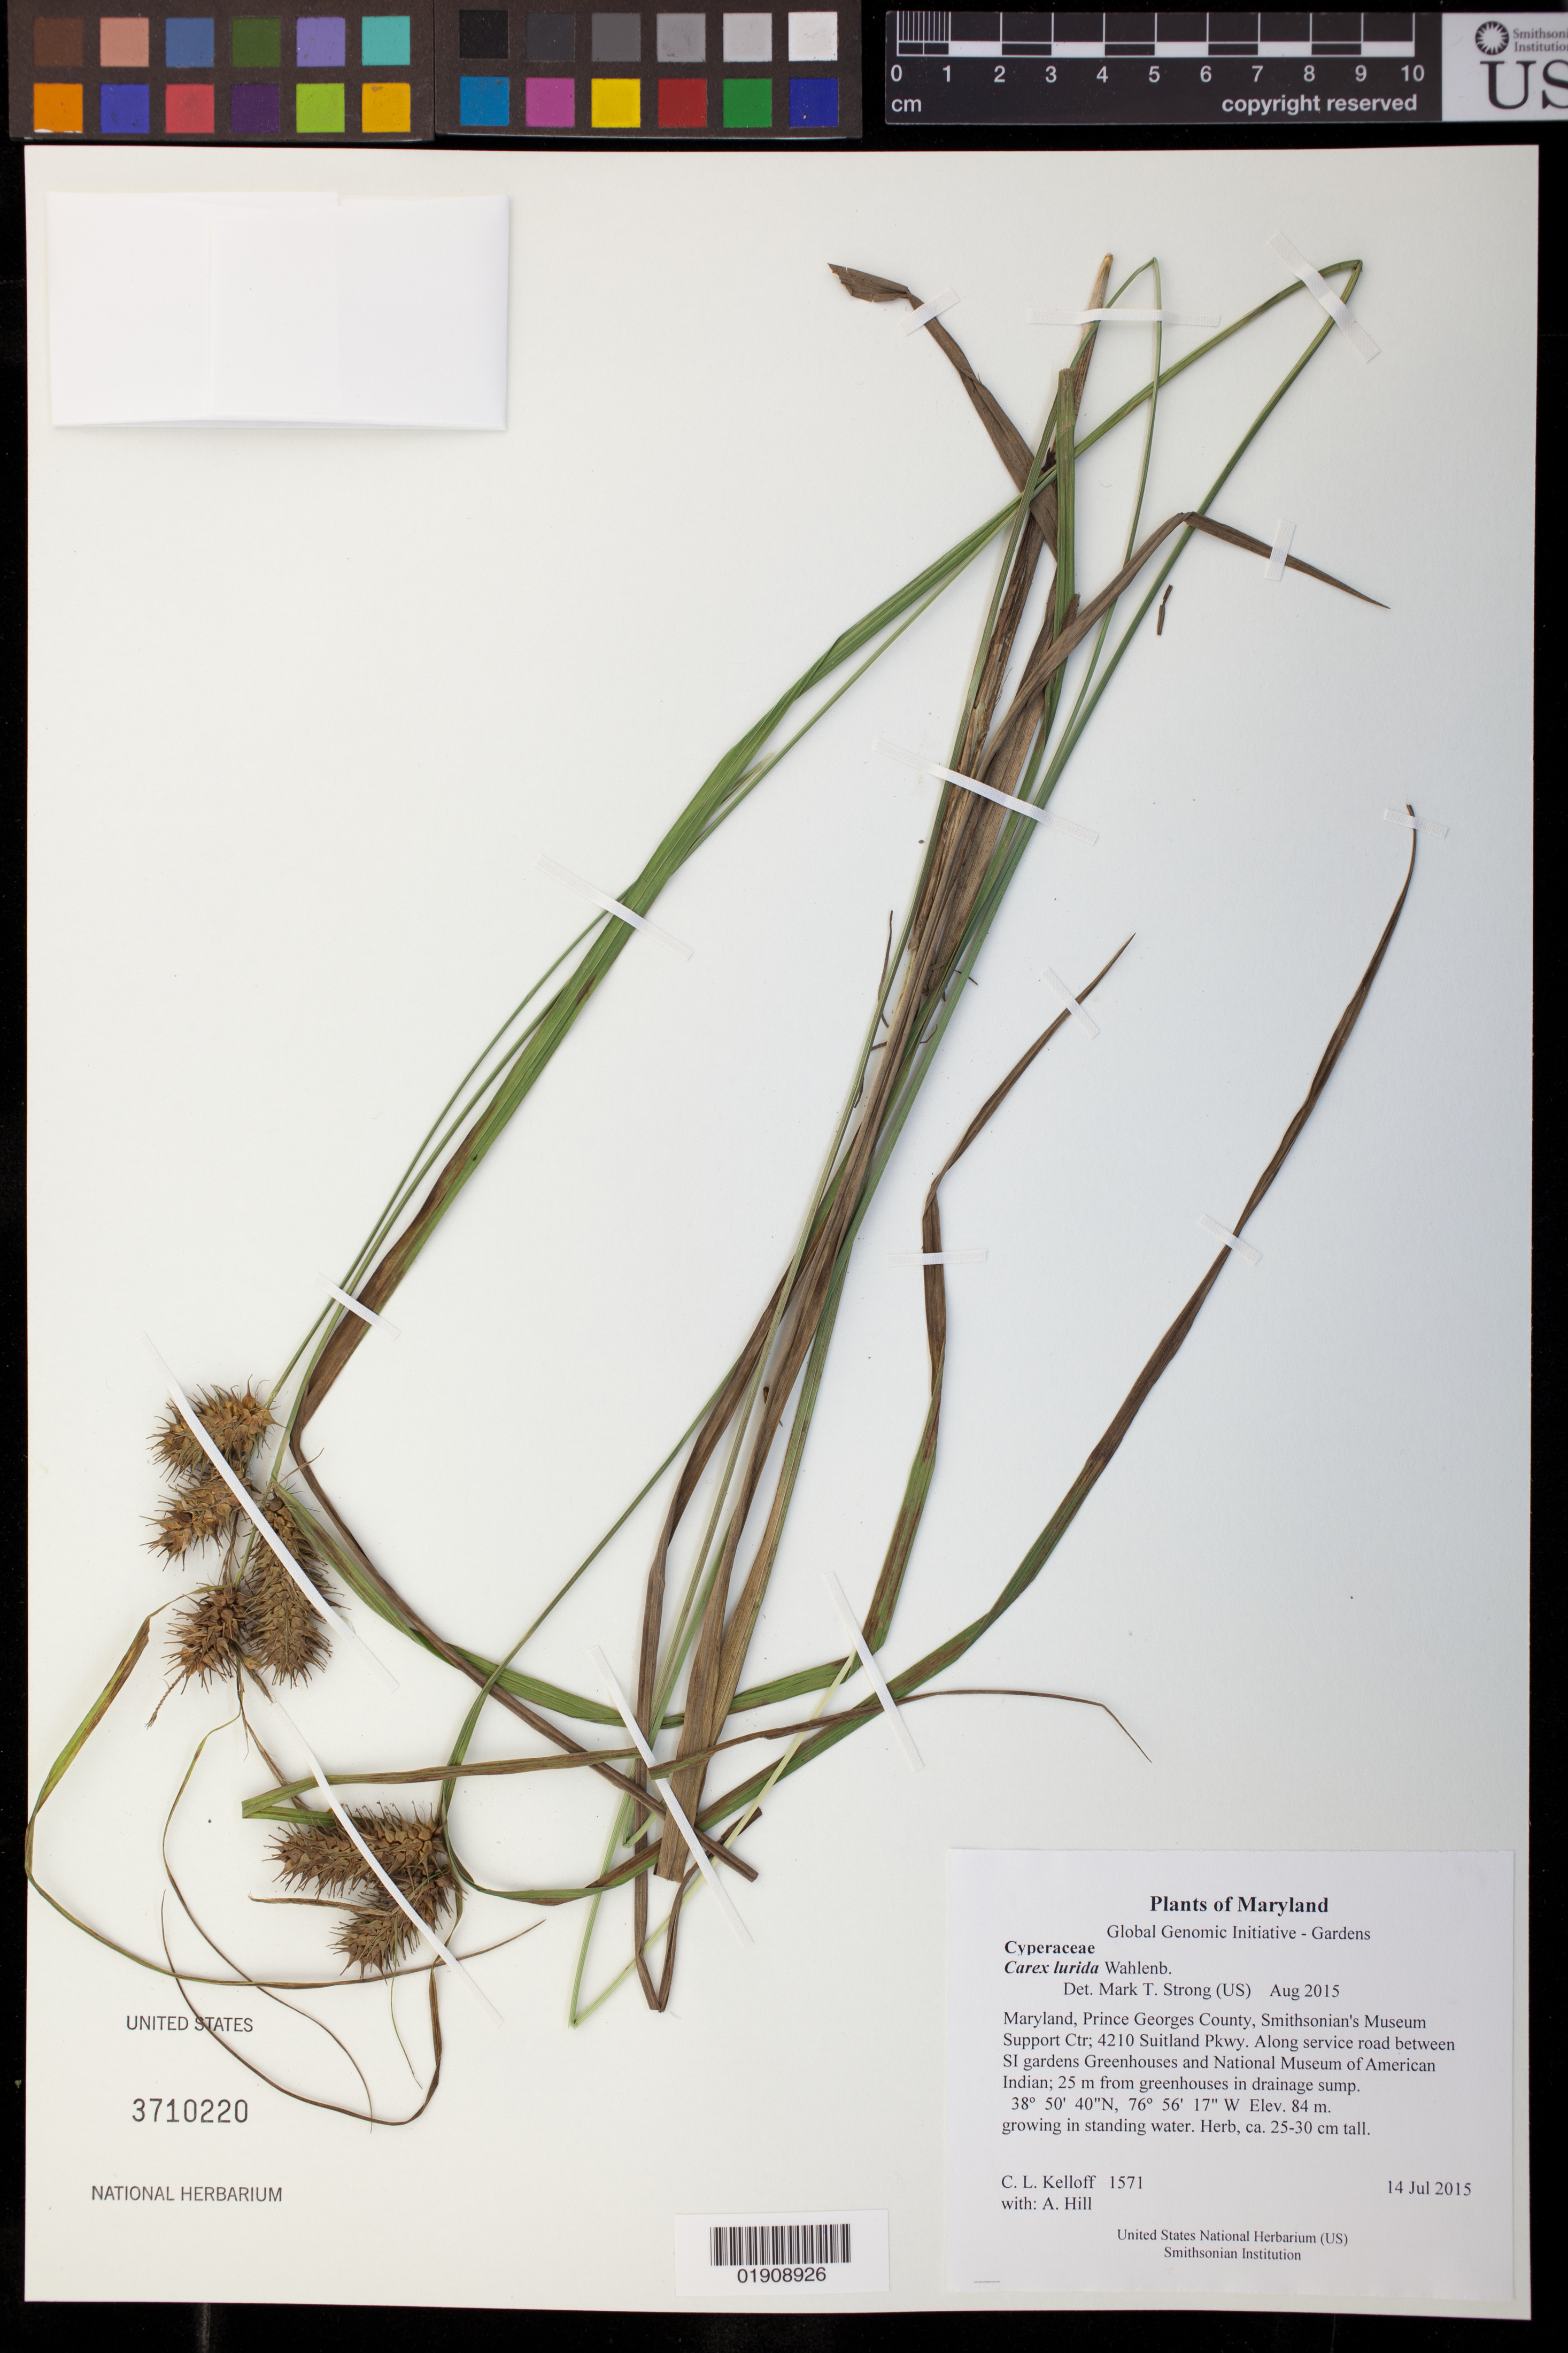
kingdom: Plantae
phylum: Tracheophyta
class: Liliopsida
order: Poales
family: Cyperaceae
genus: Carex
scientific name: Carex lurida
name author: Wahlenb.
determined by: Strong, M. T., (US), Smithsonian Institution - National Museum of Natural History (UNITED STATES)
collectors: C. L. Kelloff & A. Hill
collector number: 1571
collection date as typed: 14 Jul 2015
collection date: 2015-07-14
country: United States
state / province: Maryland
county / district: Prince George's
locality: Smithsonian's Museum Support Ctr; 4210 Suitland Pkwy. Along service road between SI gardens Greenhouses and National Museum of American Indian; 25 m from greenhouses in drainage sump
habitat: growing in standing water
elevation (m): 84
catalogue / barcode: US 3710220